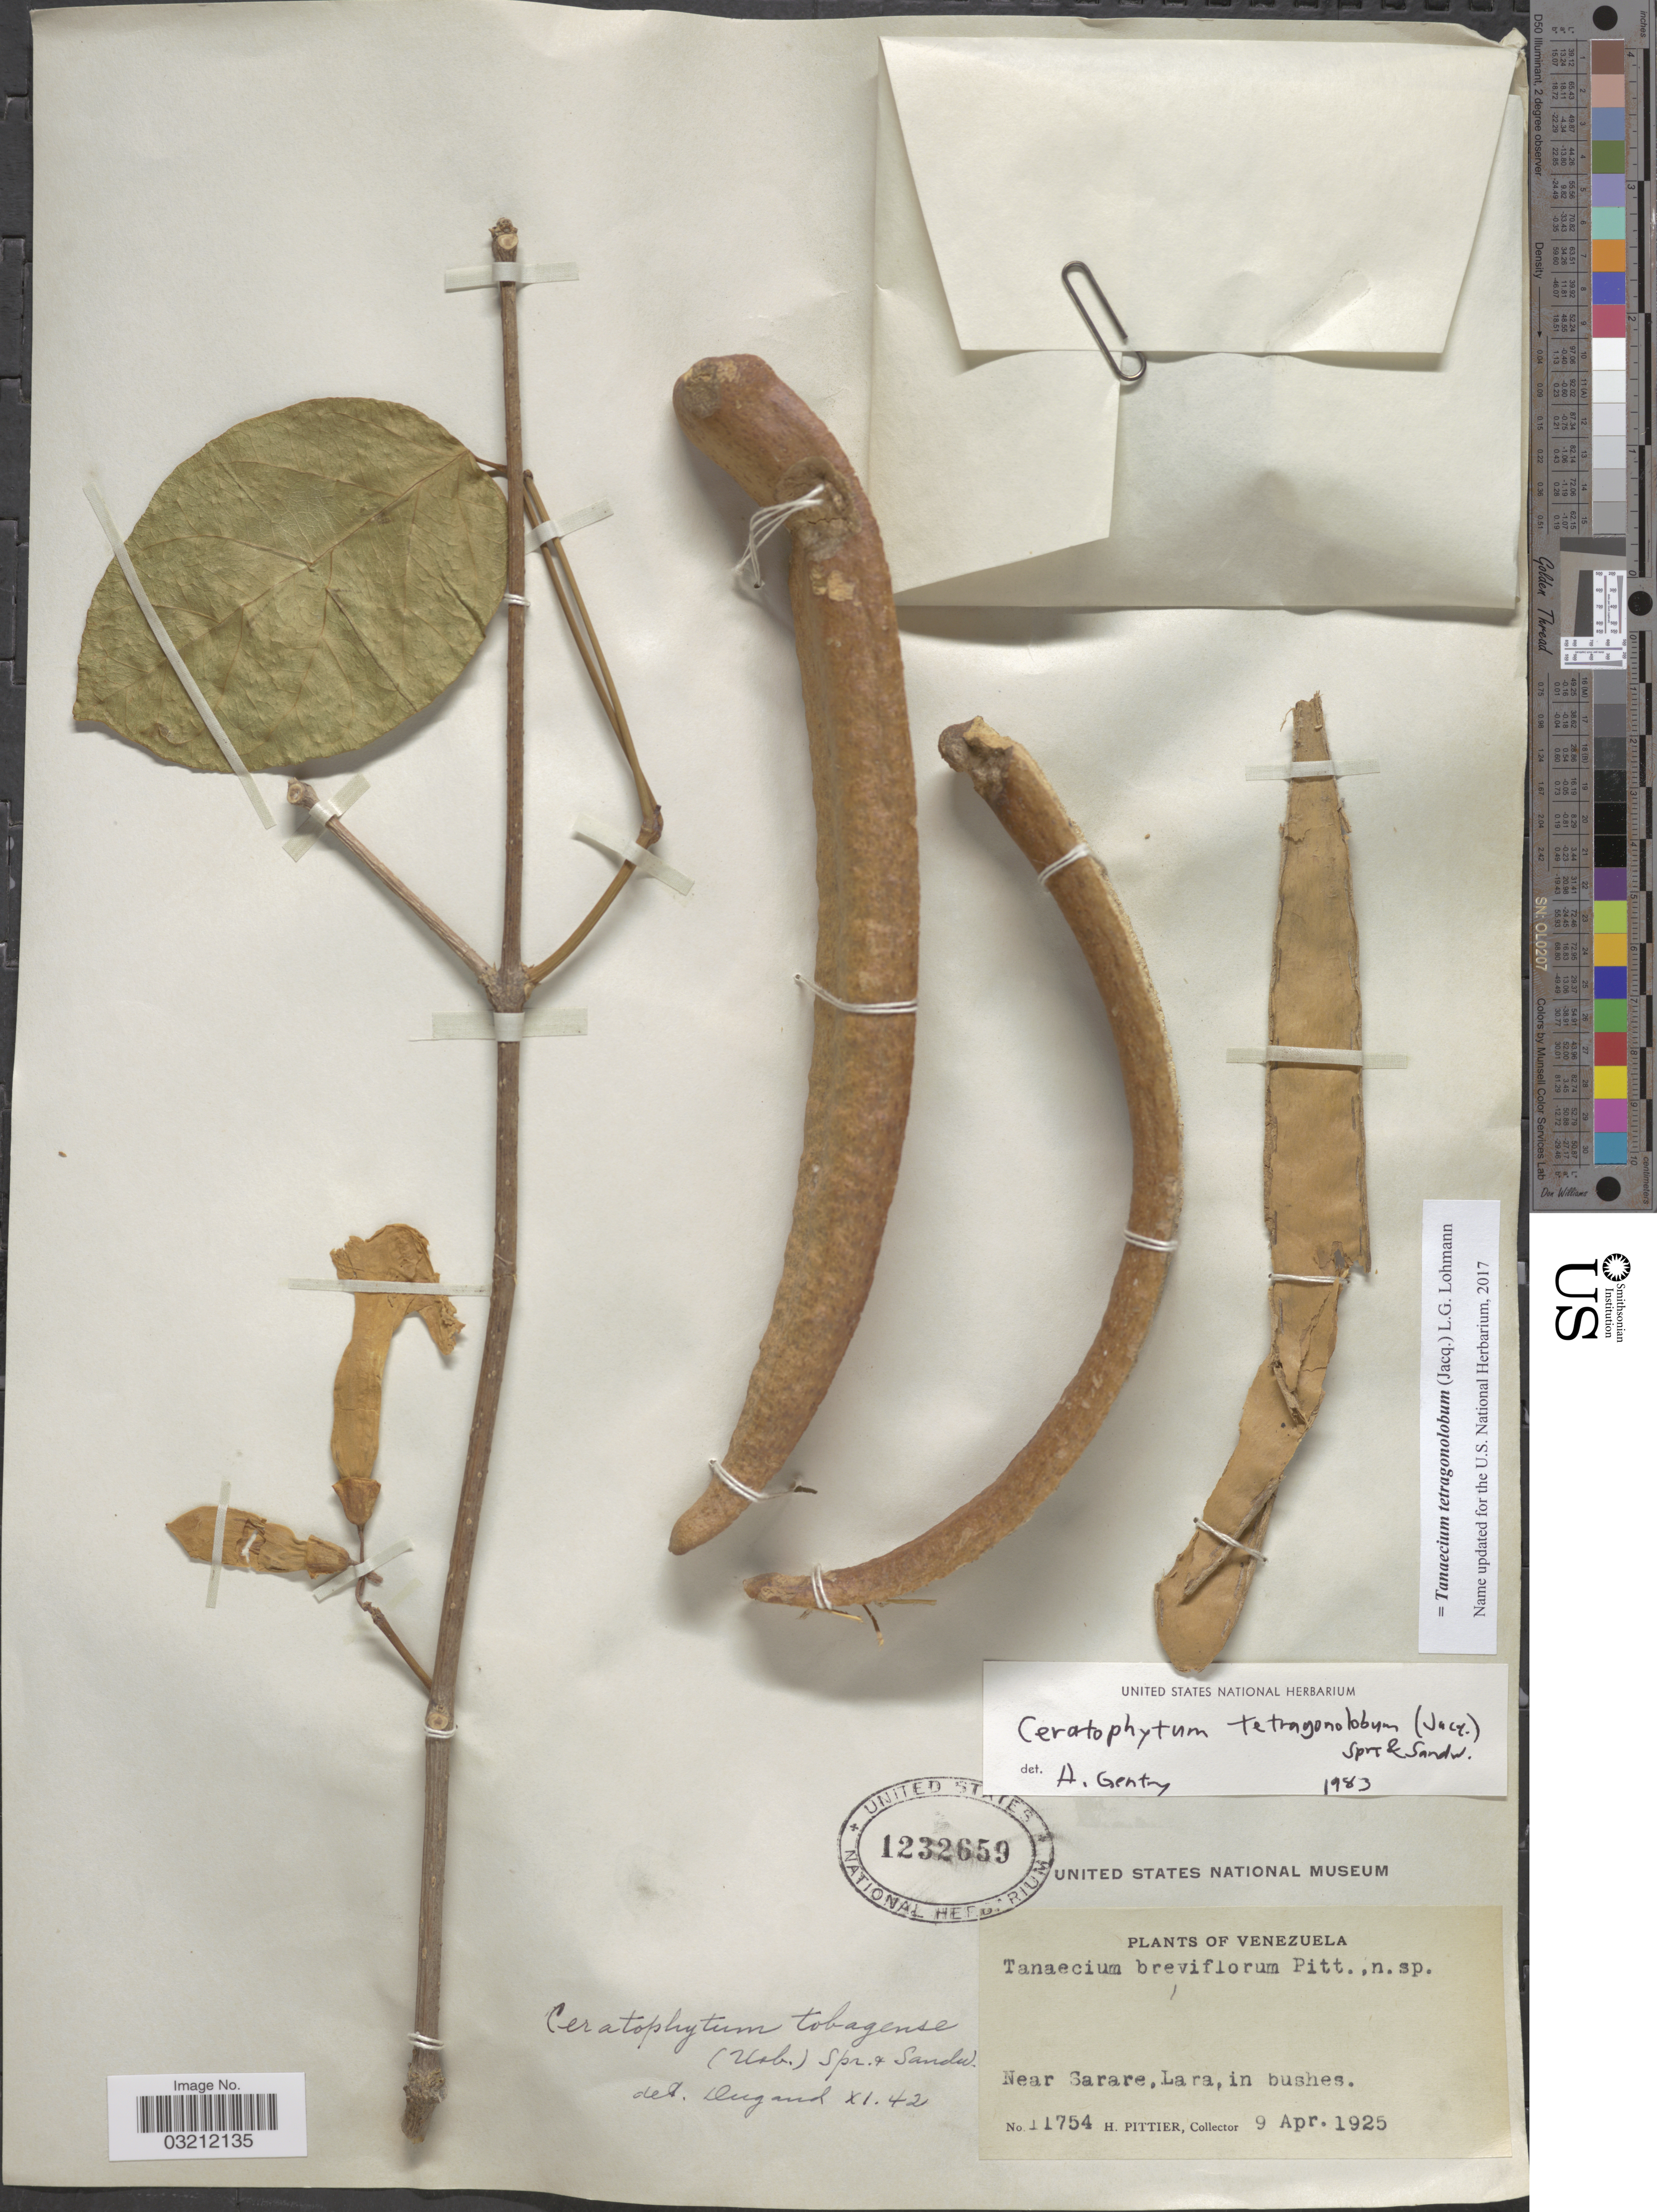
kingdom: Plantae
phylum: Tracheophyta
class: Magnoliopsida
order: Lamiales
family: Bignoniaceae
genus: Tanaecium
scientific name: Tanaecium tetragonolobum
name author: (Jacq.) L.G. Lohmann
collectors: H. F. Pittier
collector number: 11754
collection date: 1925-04-09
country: Venezuela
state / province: Lara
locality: Near Sarare.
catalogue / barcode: US 1232659